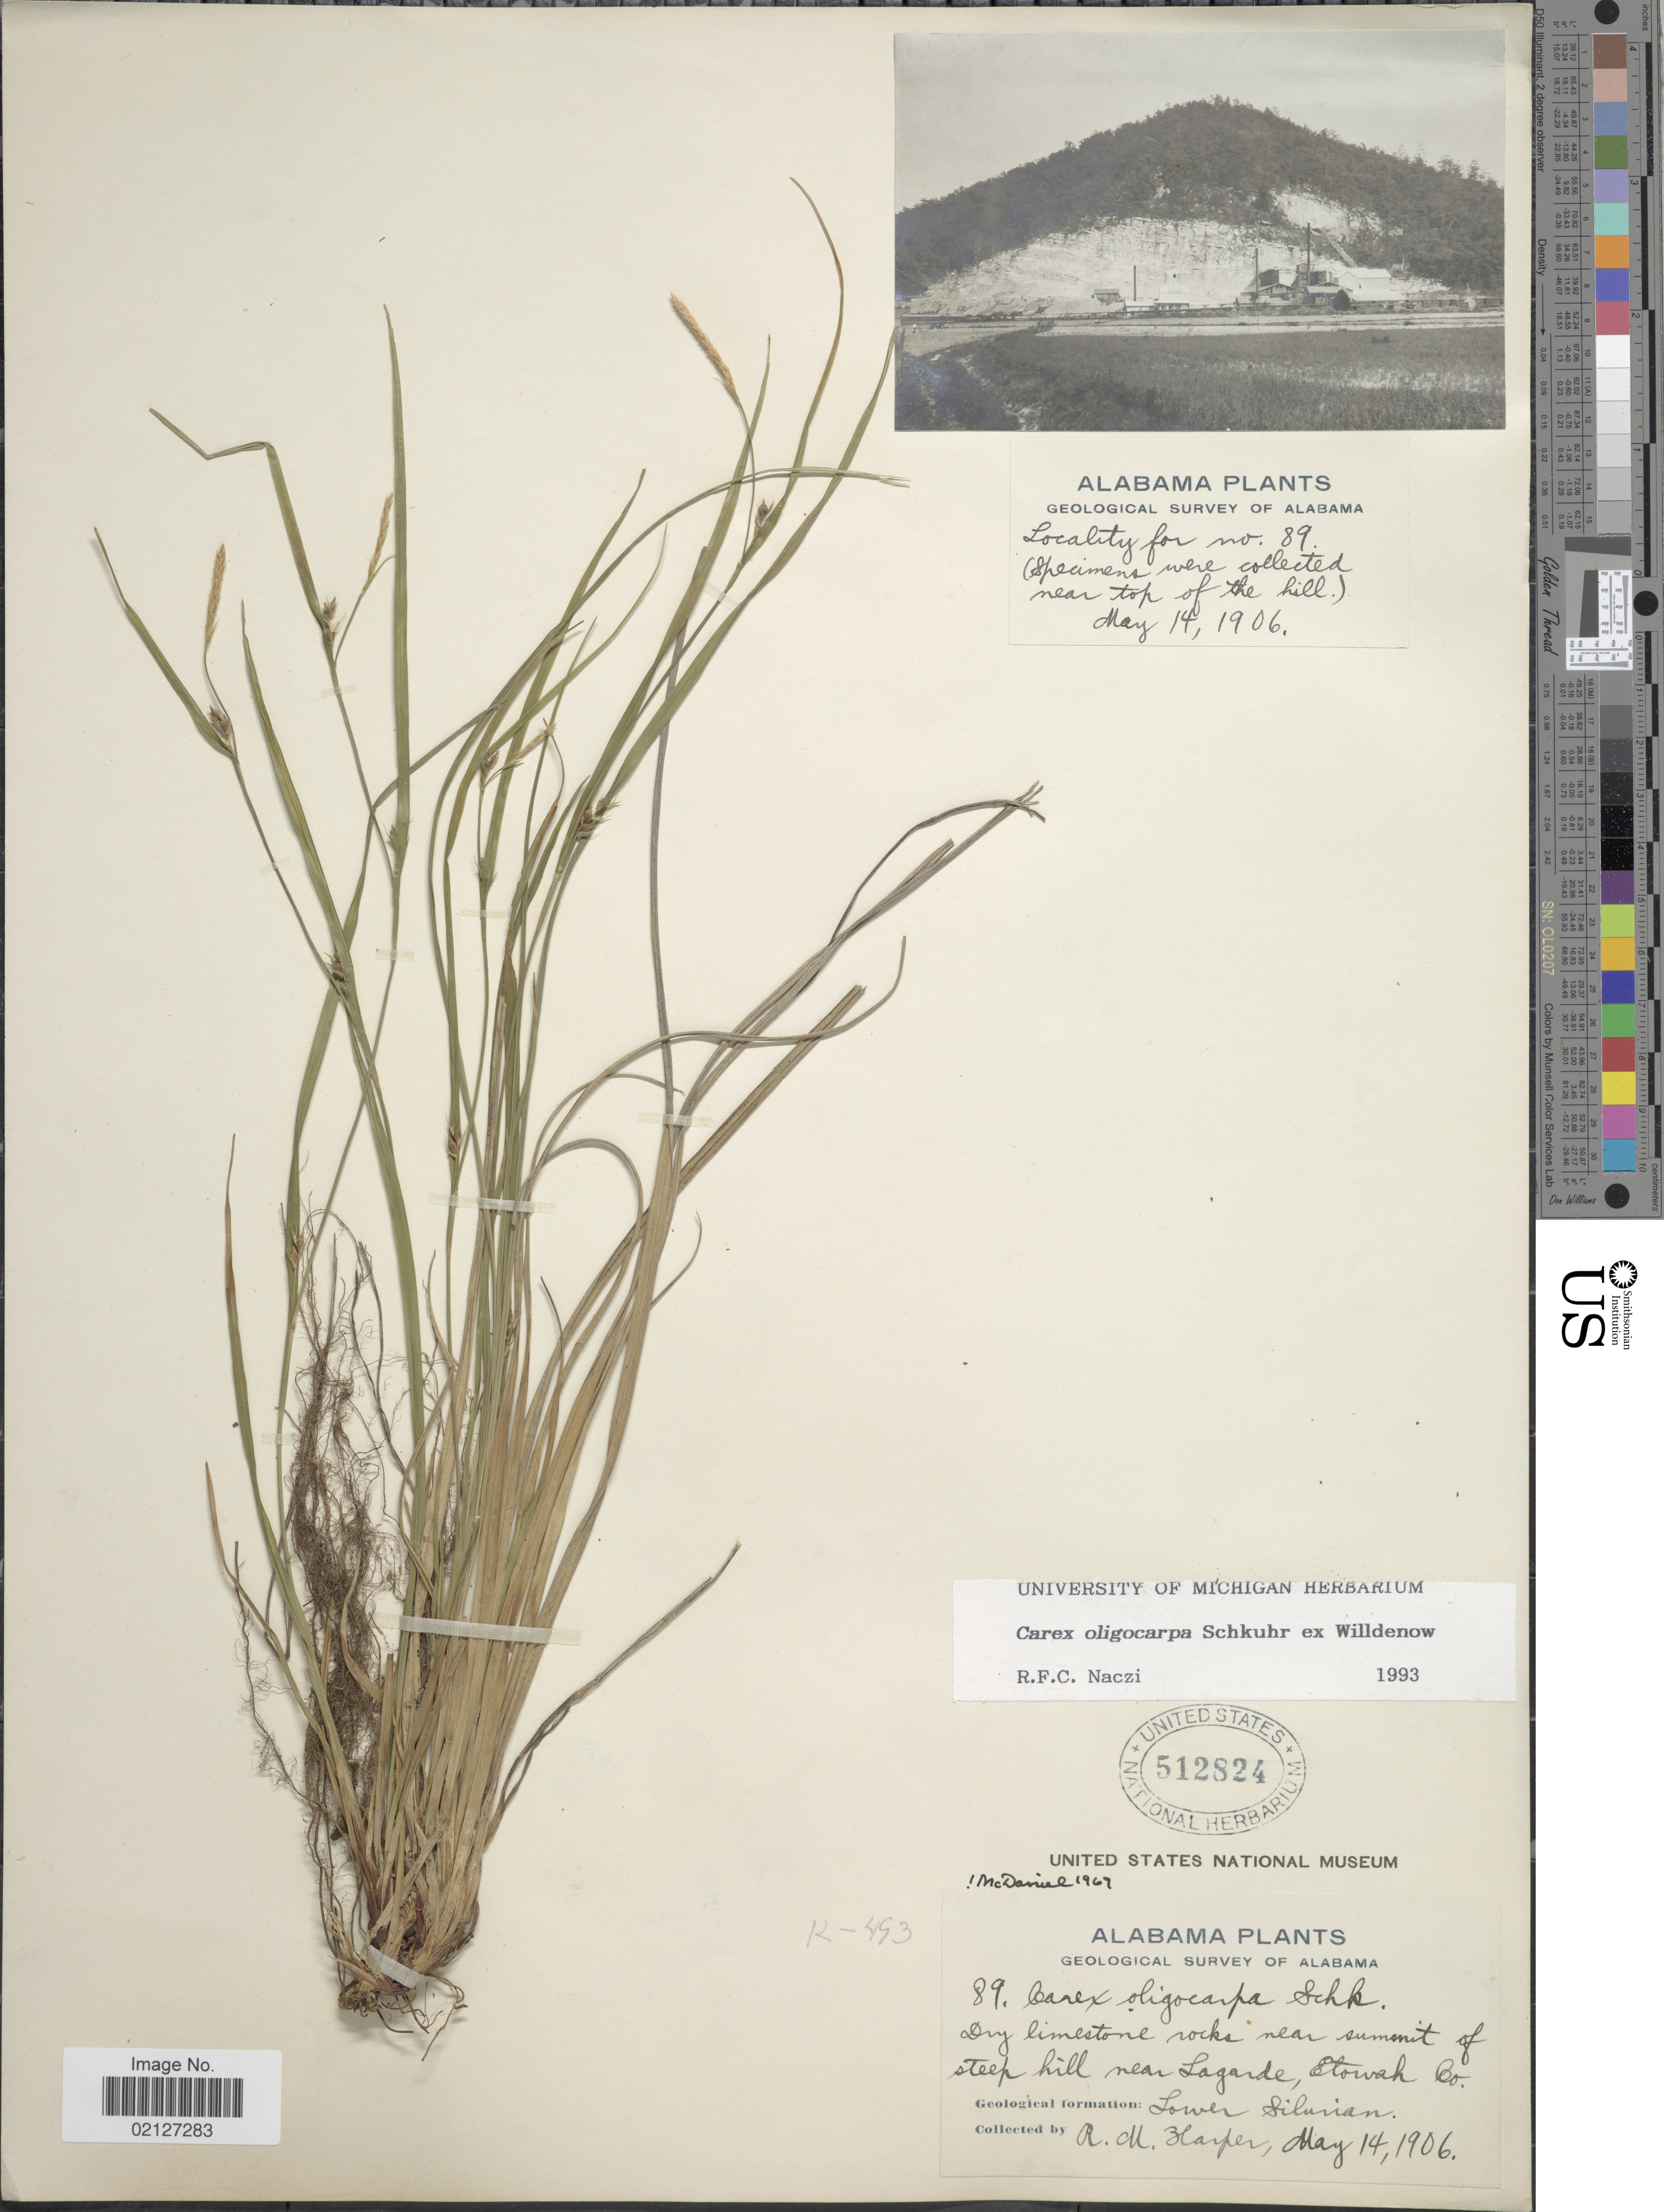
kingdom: Plantae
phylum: Tracheophyta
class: Liliopsida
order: Poales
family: Cyperaceae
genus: Carex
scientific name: Carex oligocarpa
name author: Willd.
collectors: R. M. Harper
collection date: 1906-05-14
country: United States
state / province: Alabama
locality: steep hill near Lagarde, Etowah Co.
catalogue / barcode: US 512824